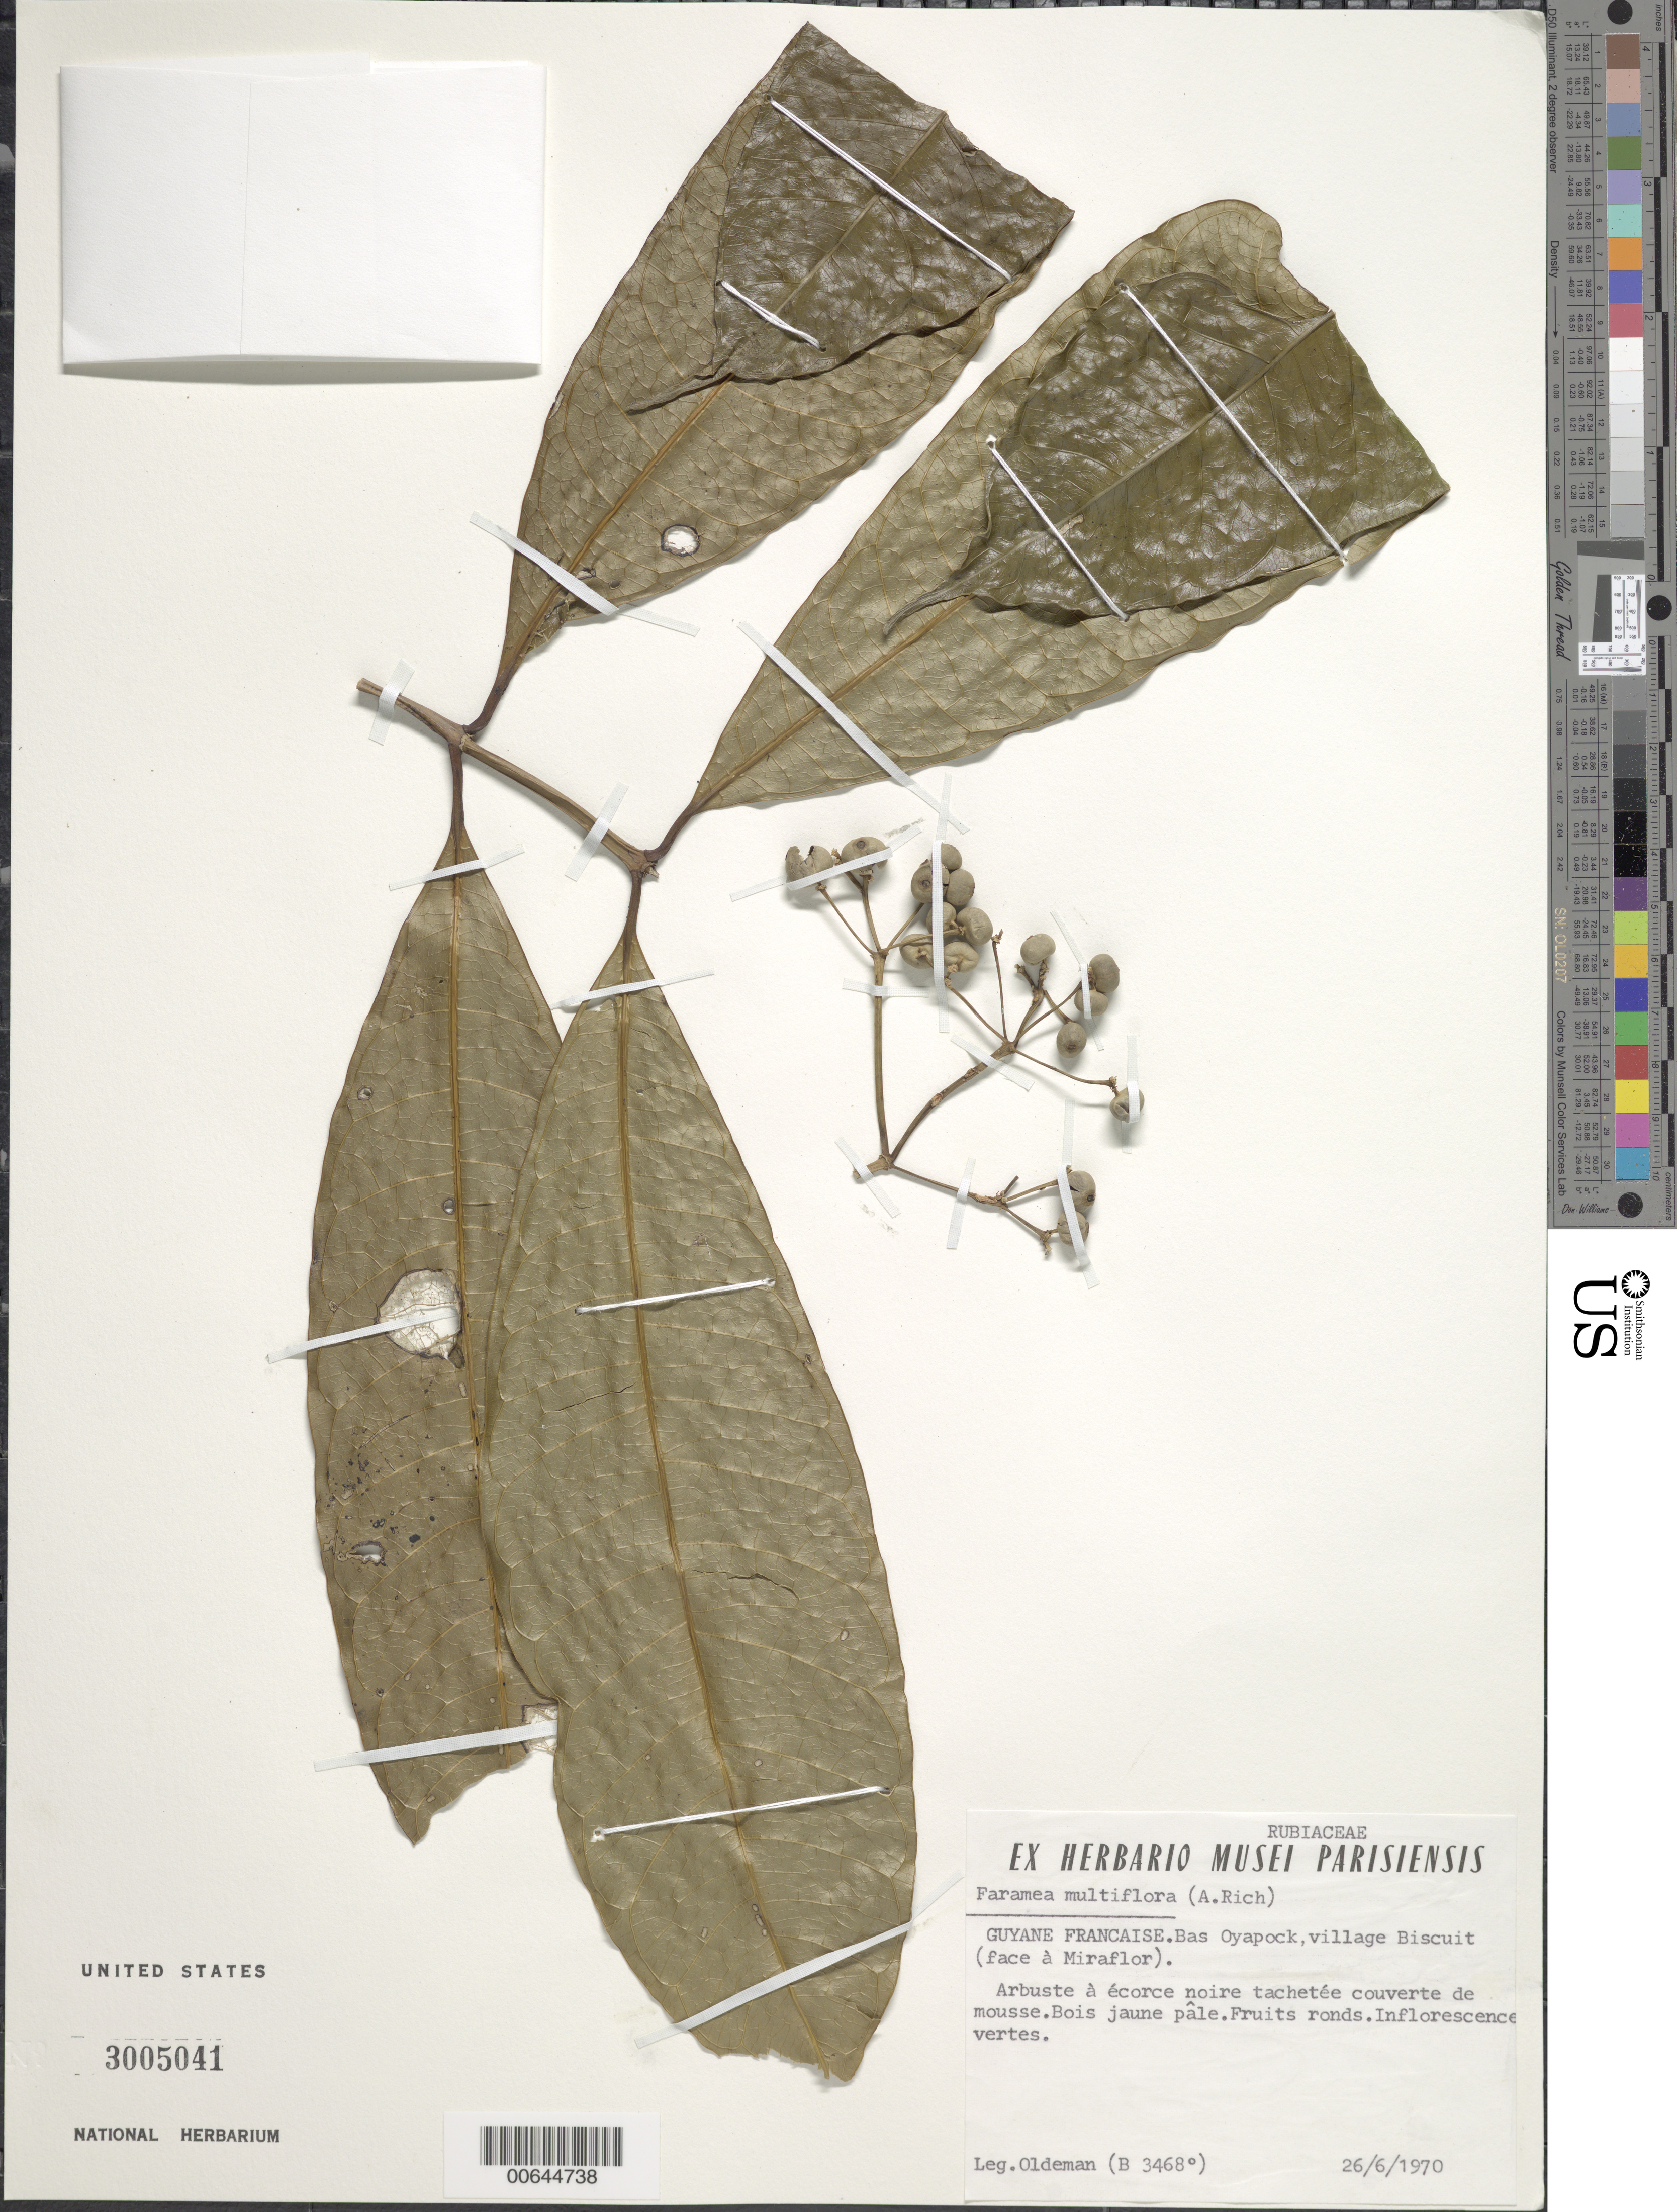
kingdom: Plantae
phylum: Tracheophyta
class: Magnoliopsida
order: Gentianales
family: Rubiaceae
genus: Faramea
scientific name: Faramea multiflora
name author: A. Rich. ex DC.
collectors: R. Oldeman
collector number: B 3468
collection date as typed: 26-Jun-70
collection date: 1970-06-26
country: French Guiana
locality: Bas Oyapock, village Biscuit (face à Mariaflor)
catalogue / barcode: US 3005041